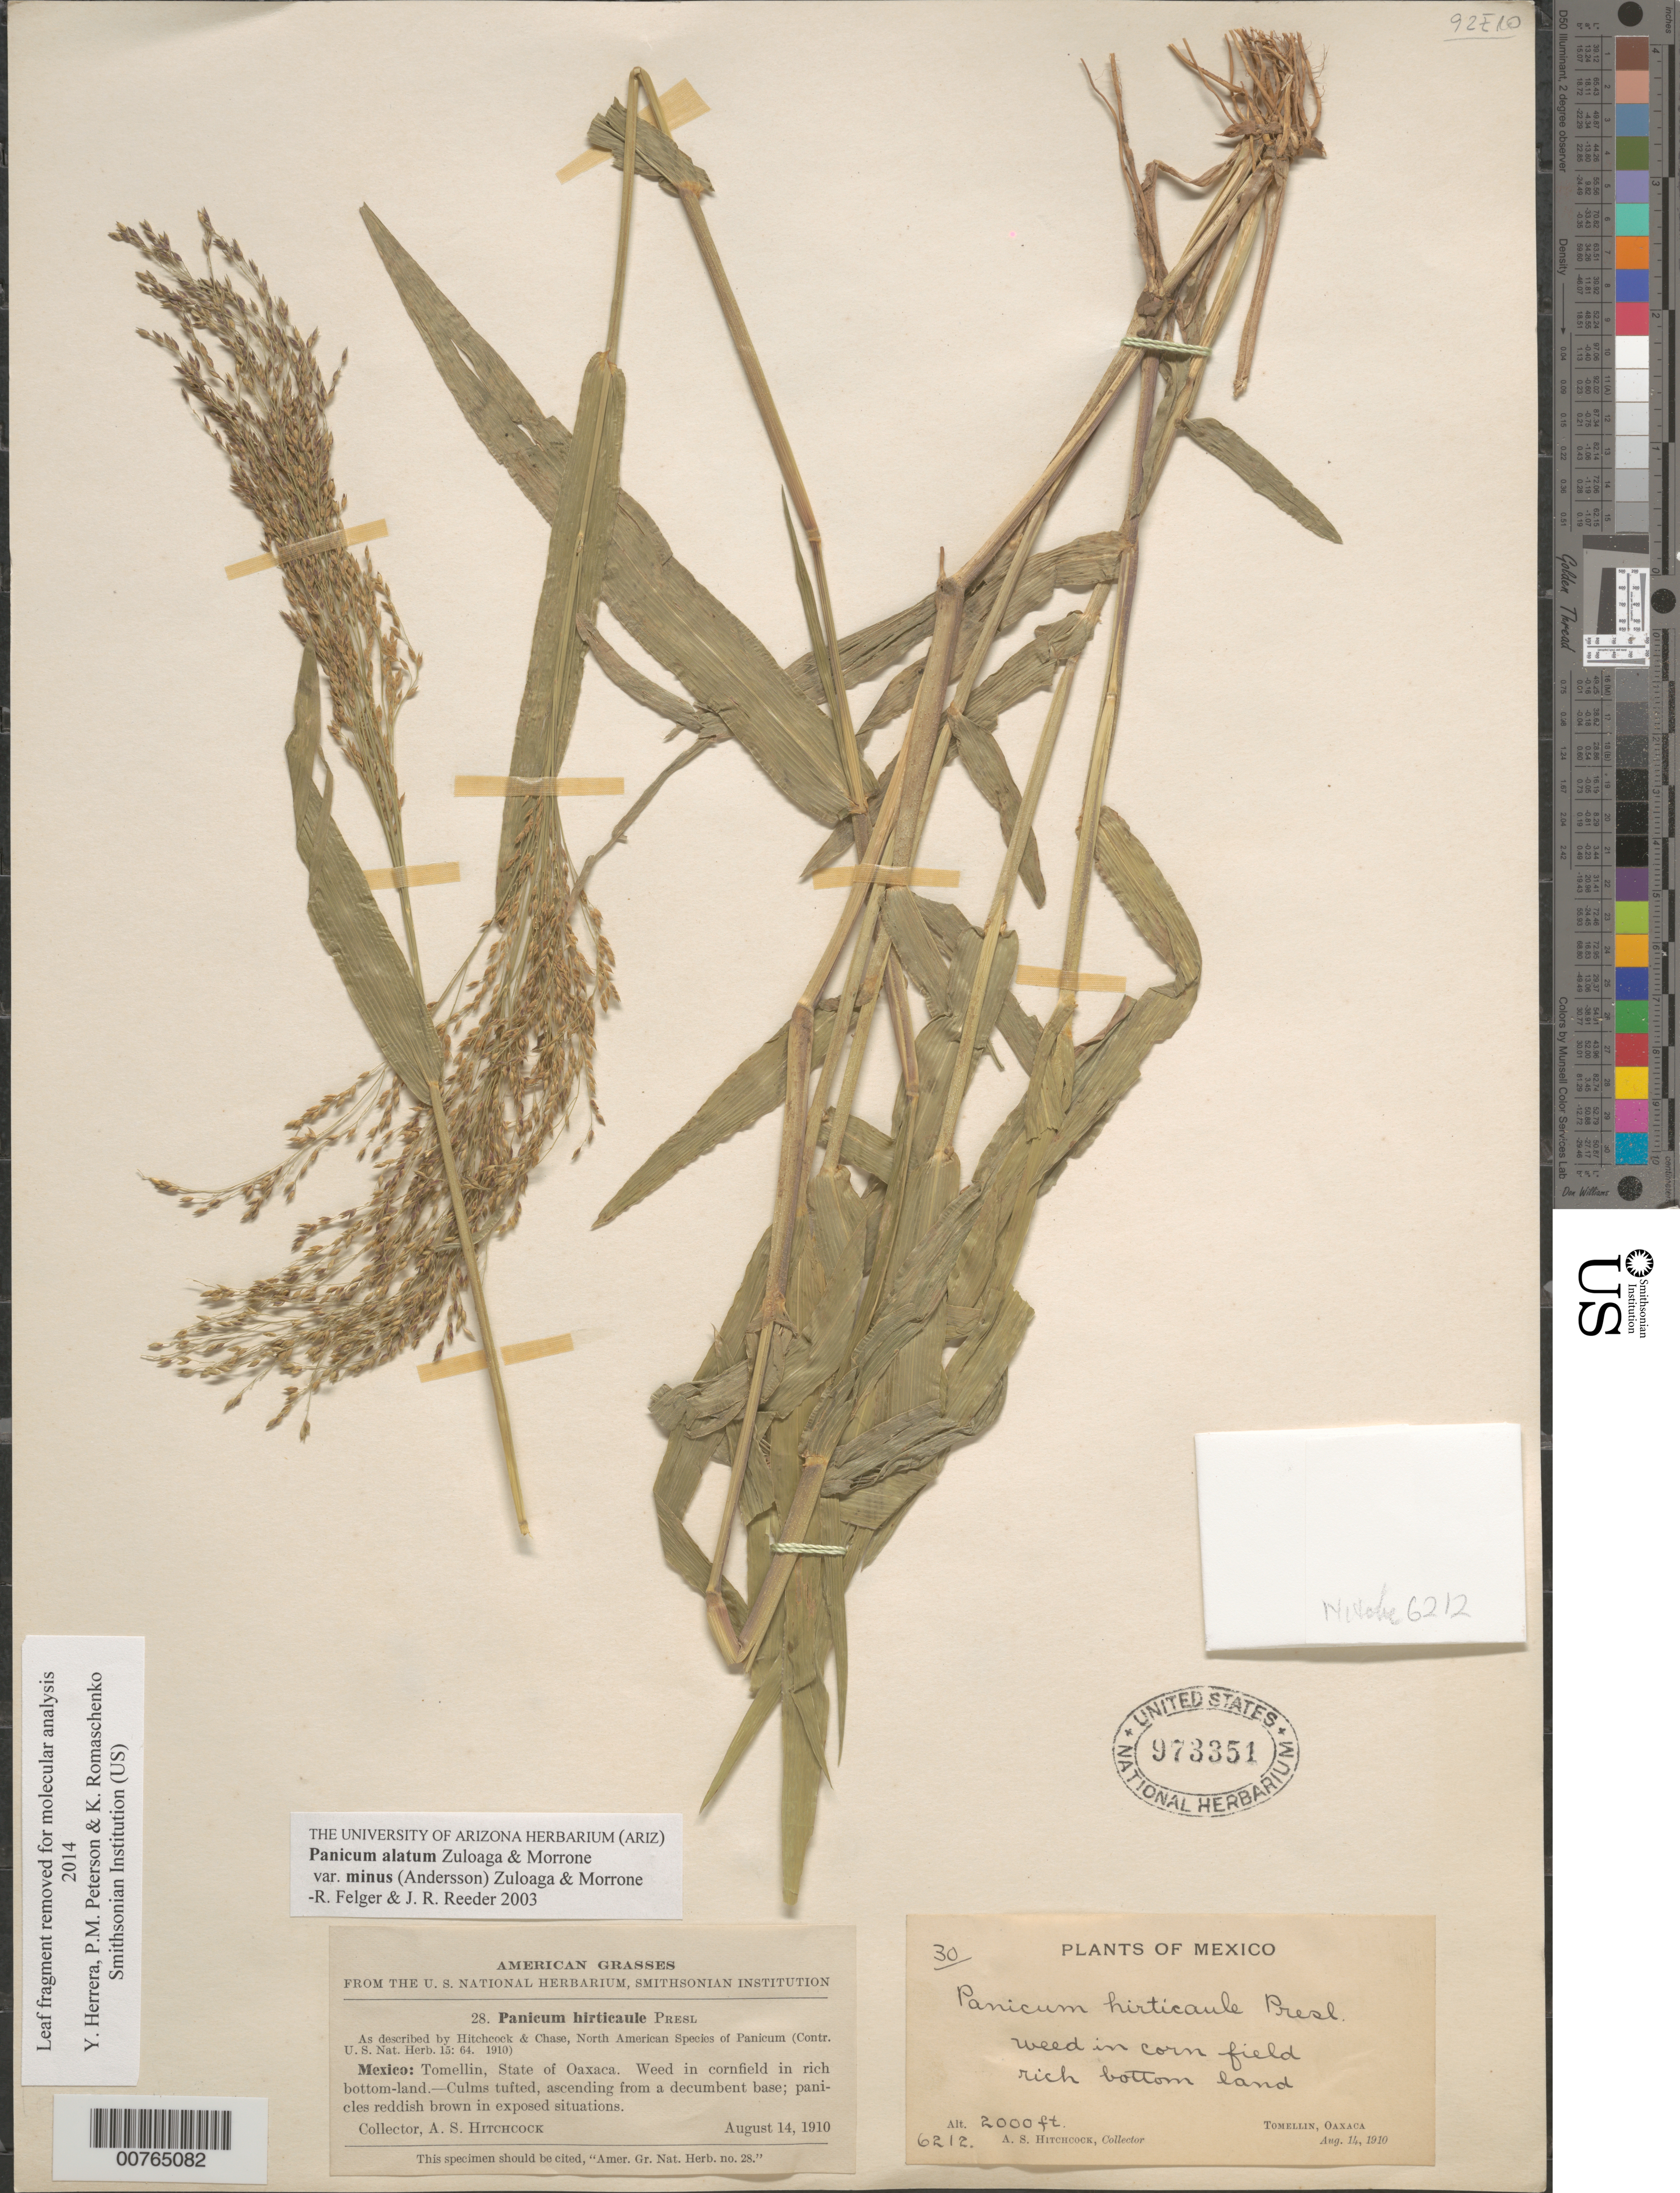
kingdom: Plantae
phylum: Tracheophyta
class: Liliopsida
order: Poales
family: Poaceae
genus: Panicum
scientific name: Panicum alatum var. minus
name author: Zuloaga & Morrone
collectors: A. S. Hitchcock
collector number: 6212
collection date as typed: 14 Aug 1910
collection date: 1910-08-14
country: Mexico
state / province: Oaxaca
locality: Tomellin.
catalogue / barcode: US 973351